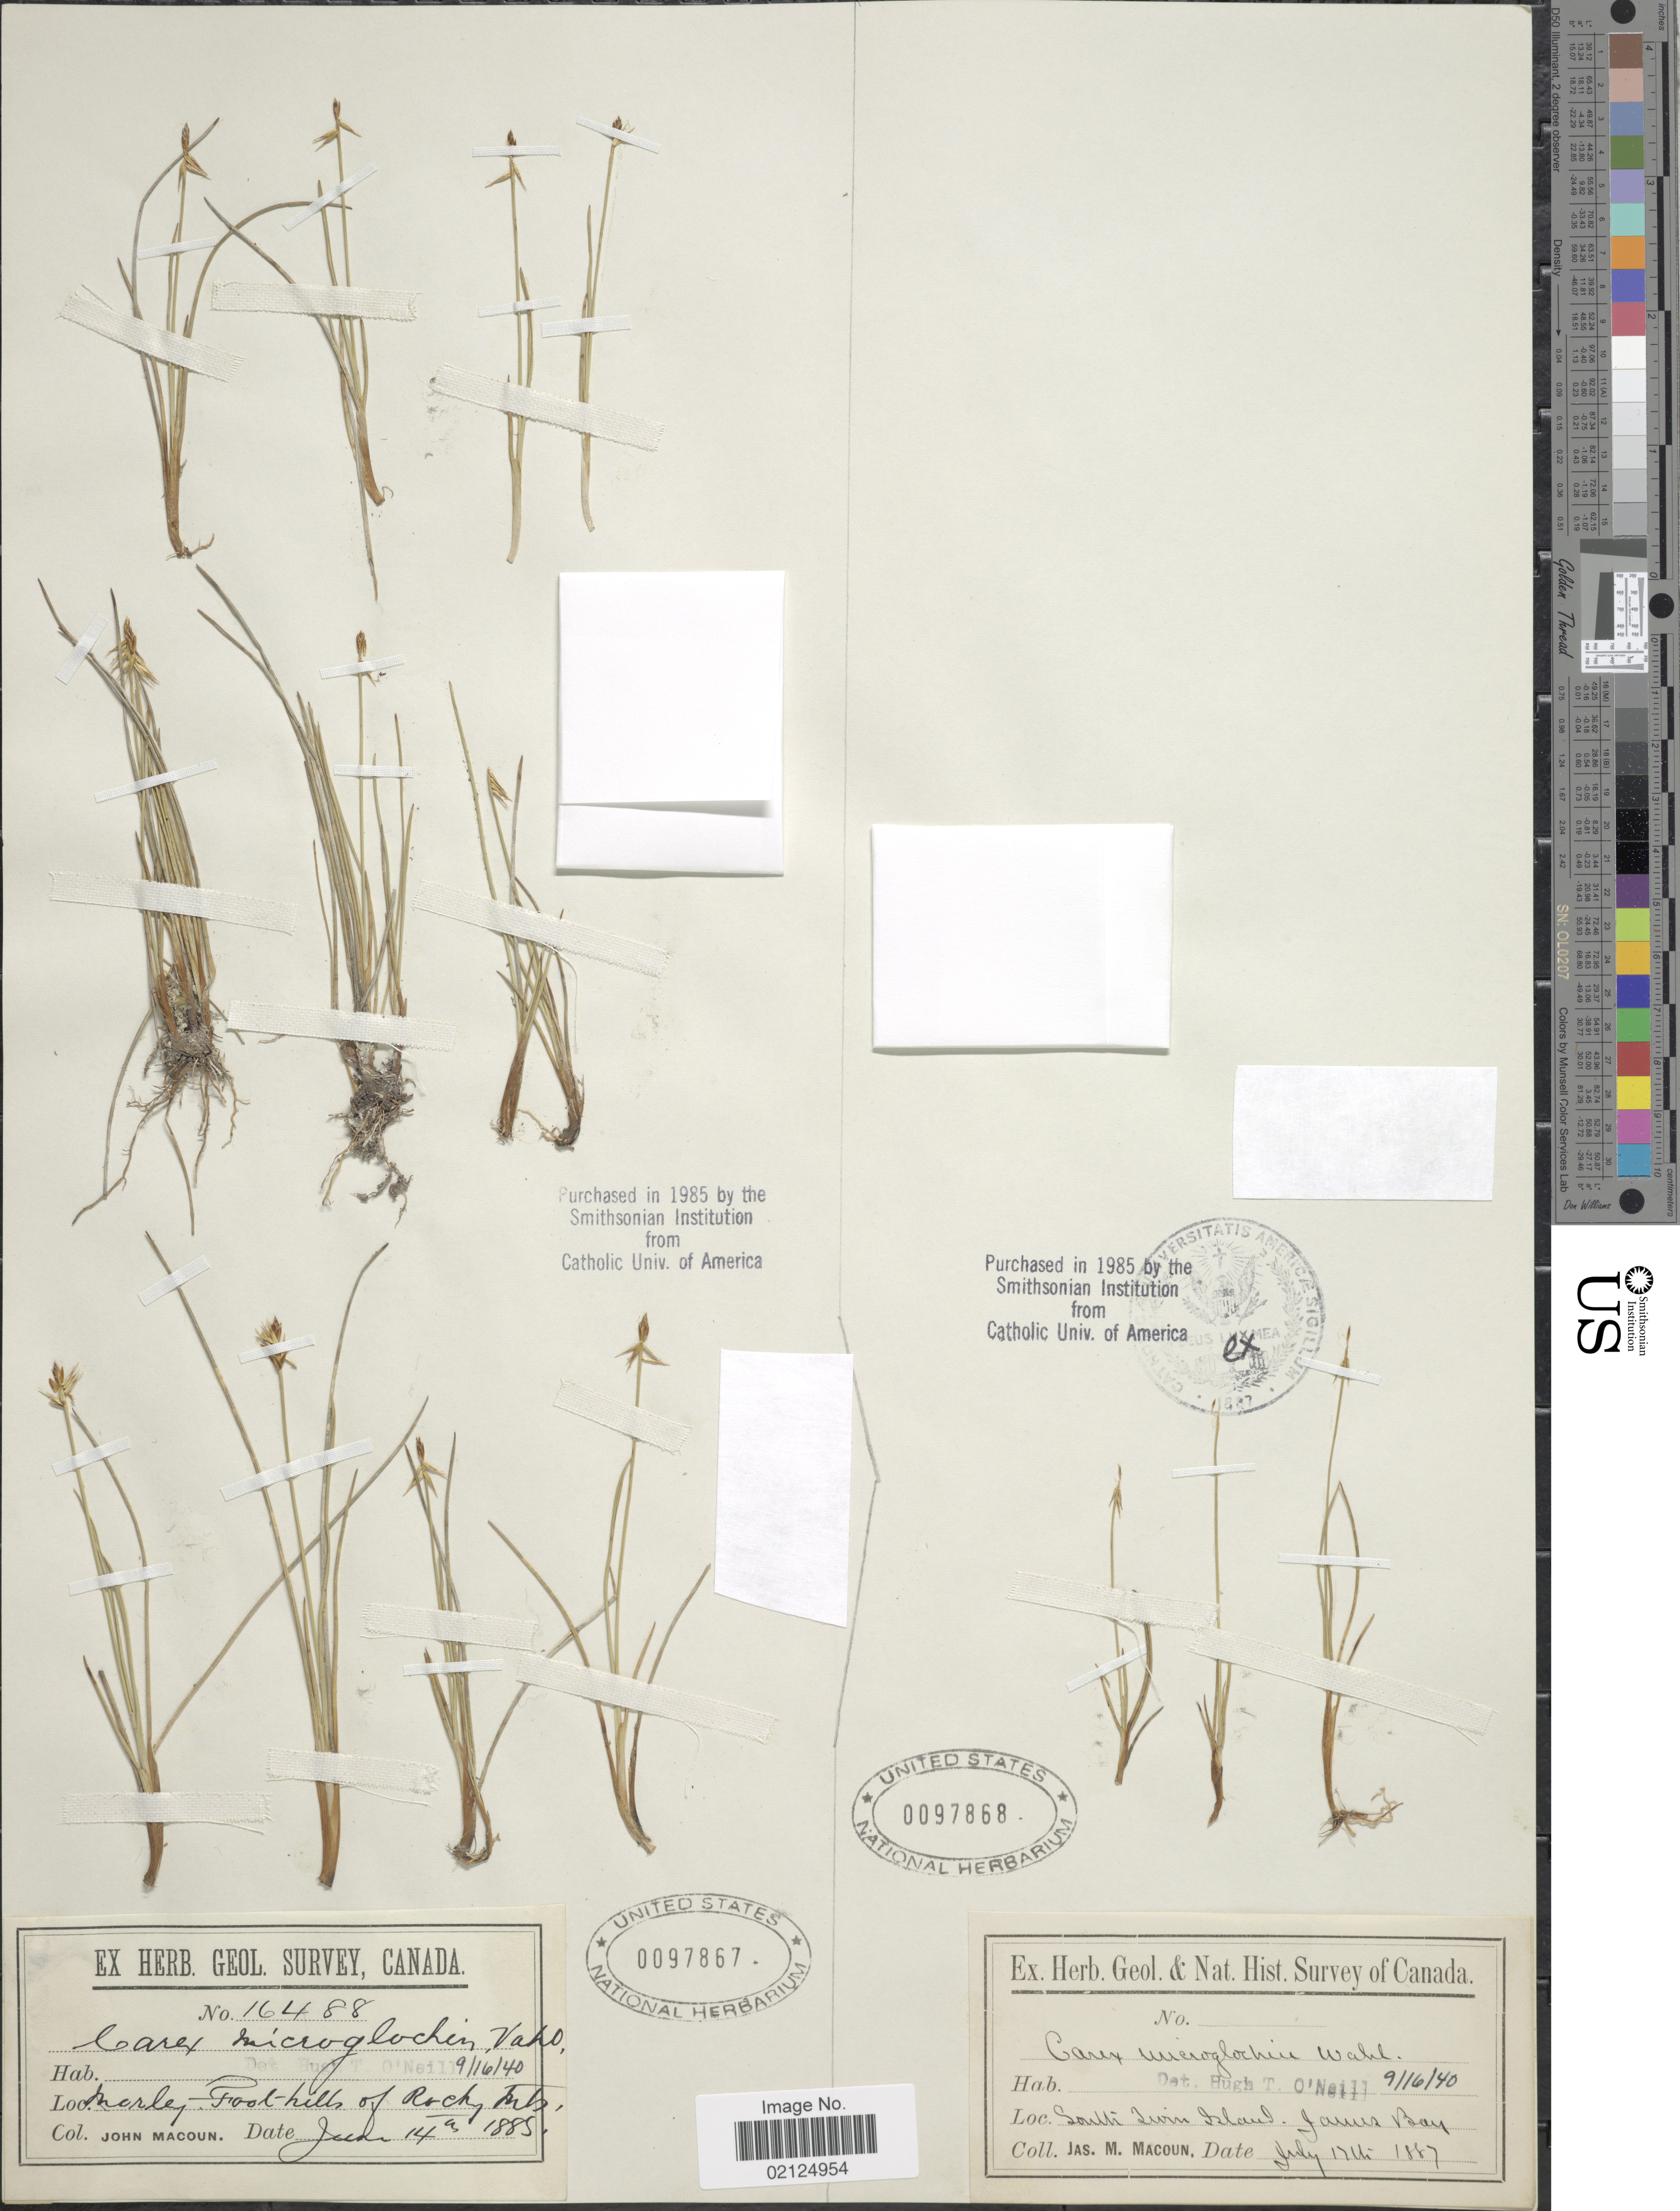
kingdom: Plantae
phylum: Tracheophyta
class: Liliopsida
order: Poales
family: Cyperaceae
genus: Carex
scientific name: Carex microglochin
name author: Wahlenb.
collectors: J. M. Macoun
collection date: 1887-07-17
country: Canada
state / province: Nunavut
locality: South Twin Island, James Bay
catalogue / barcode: US 97868-2